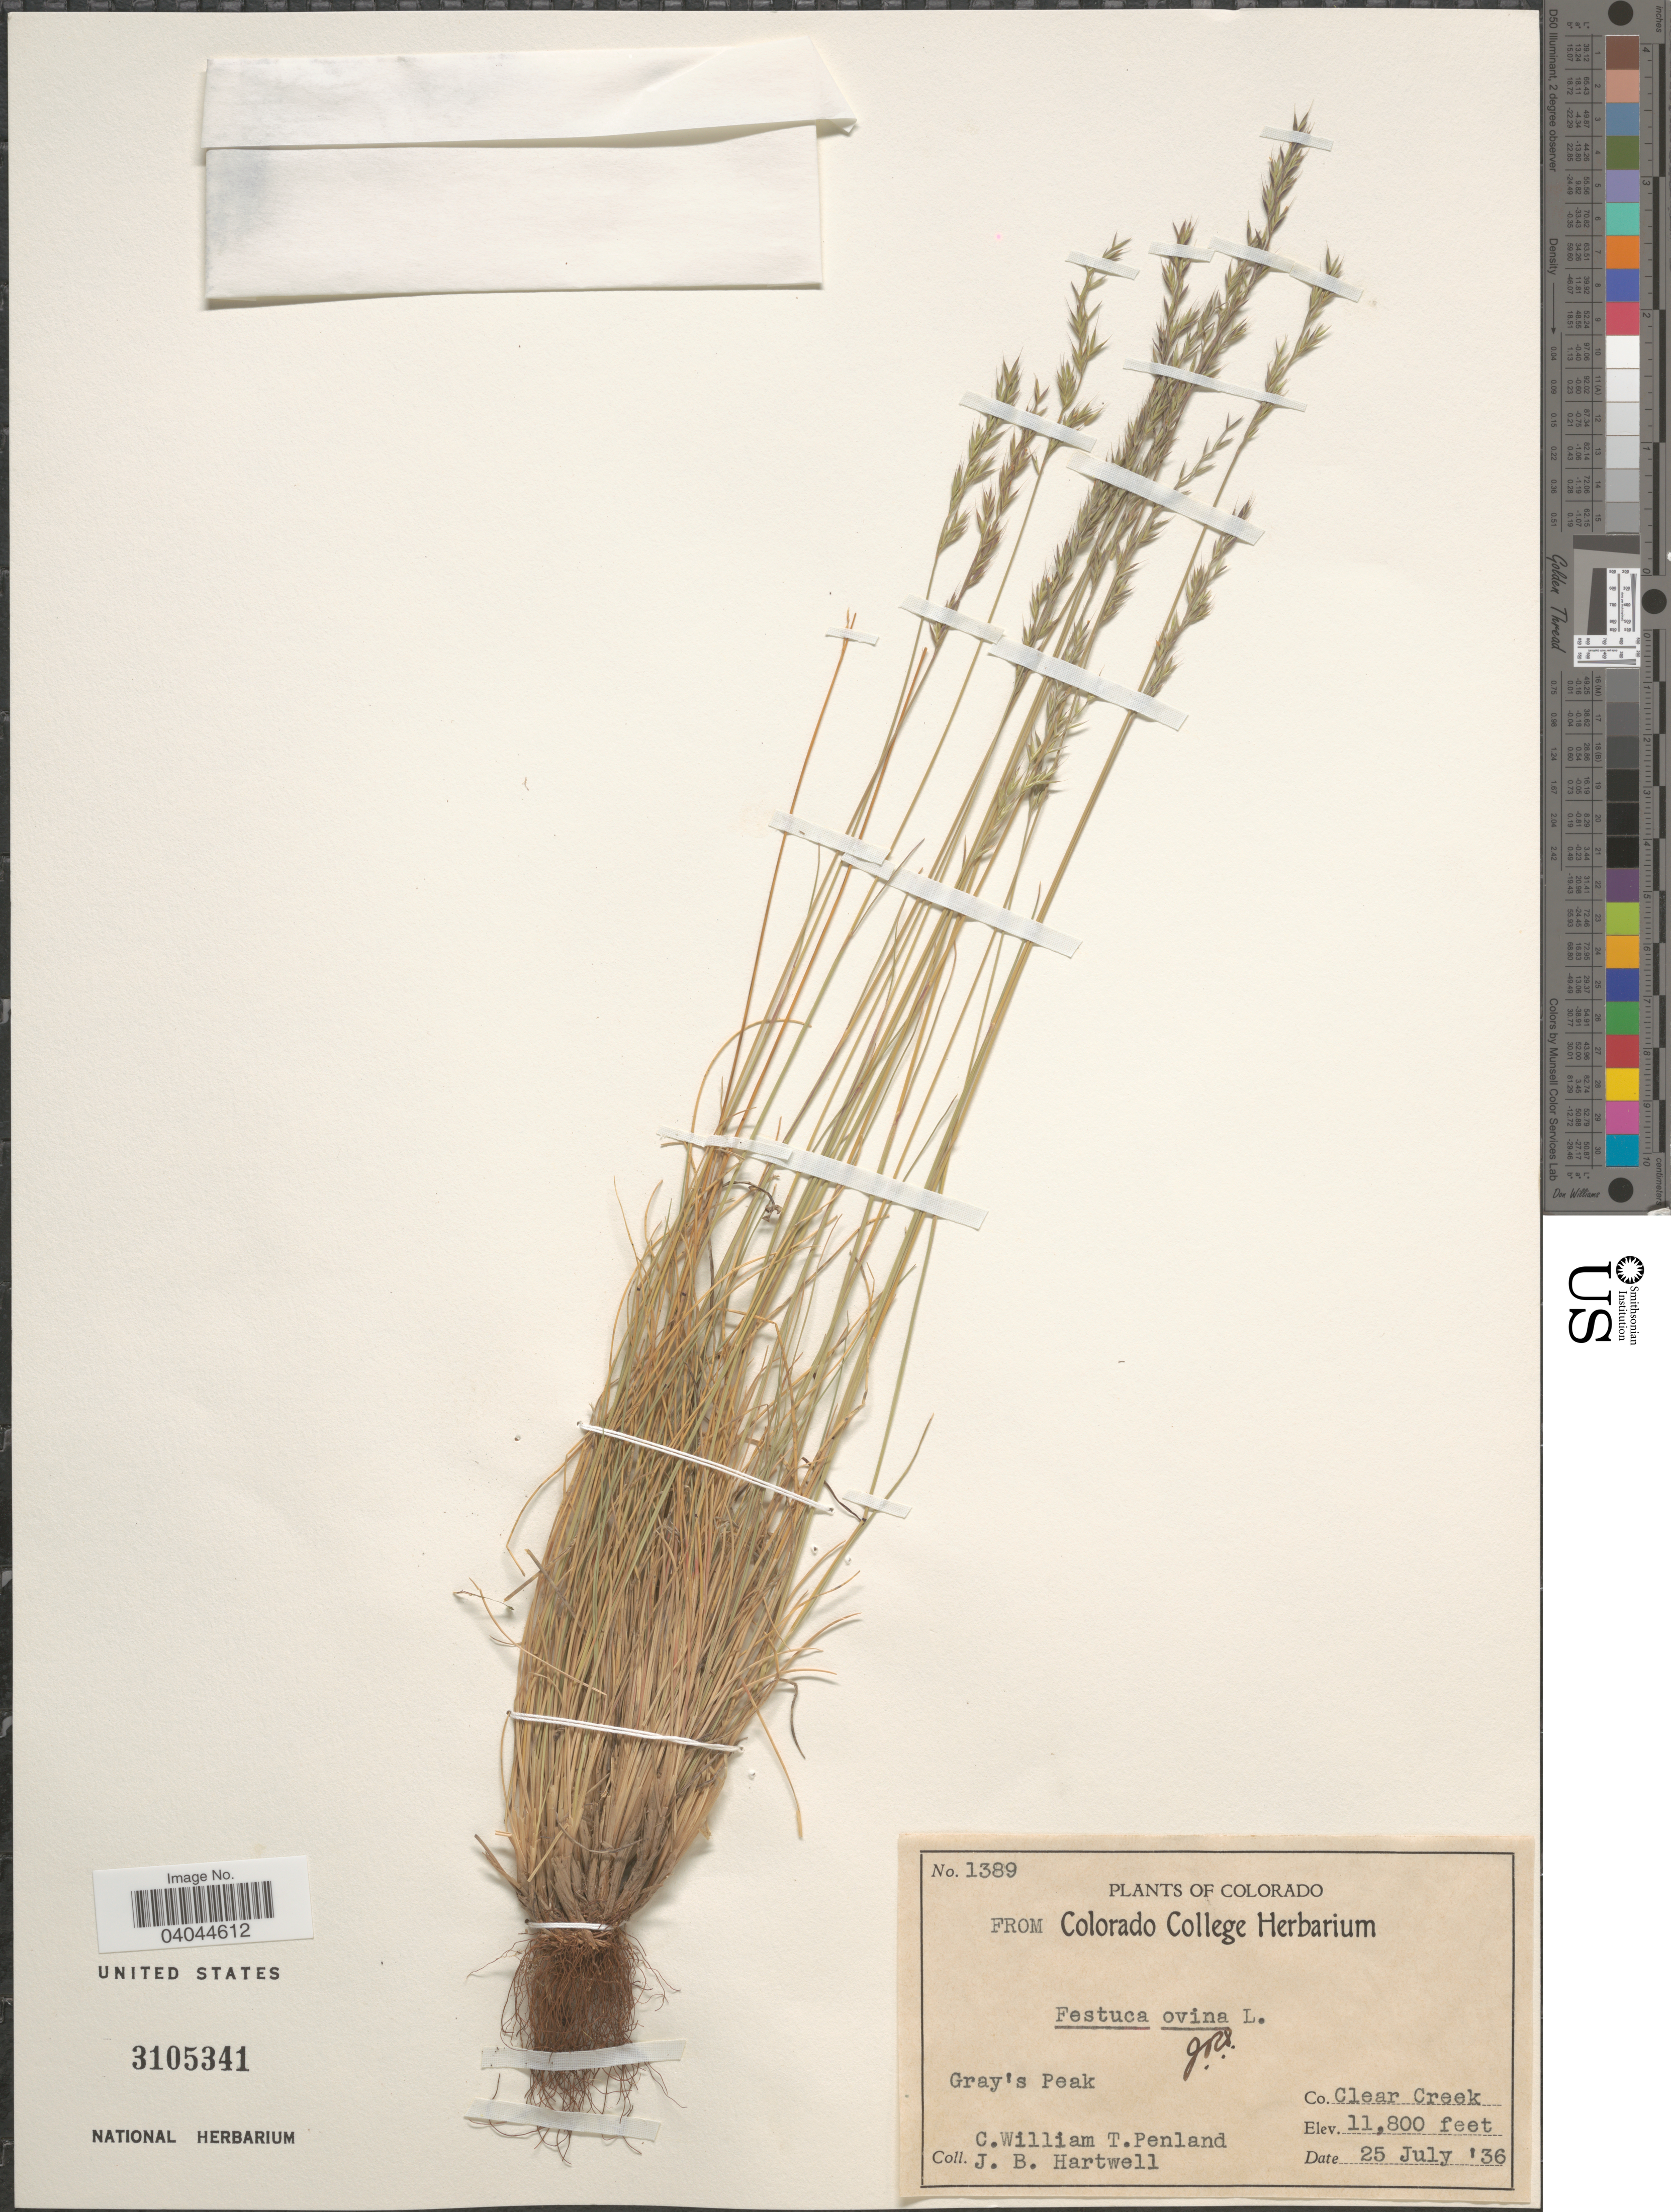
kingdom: Plantae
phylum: Tracheophyta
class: Liliopsida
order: Poales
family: Poaceae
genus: Festuca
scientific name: Festuca ovina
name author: L.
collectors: C. William, T. Penland & J. Hartwell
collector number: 1389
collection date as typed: Transcribed d/m/y: 25/7/36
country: United States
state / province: Colorado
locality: Gray's Peak. Co. Clear Creek.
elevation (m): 3597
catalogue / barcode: US 3105341